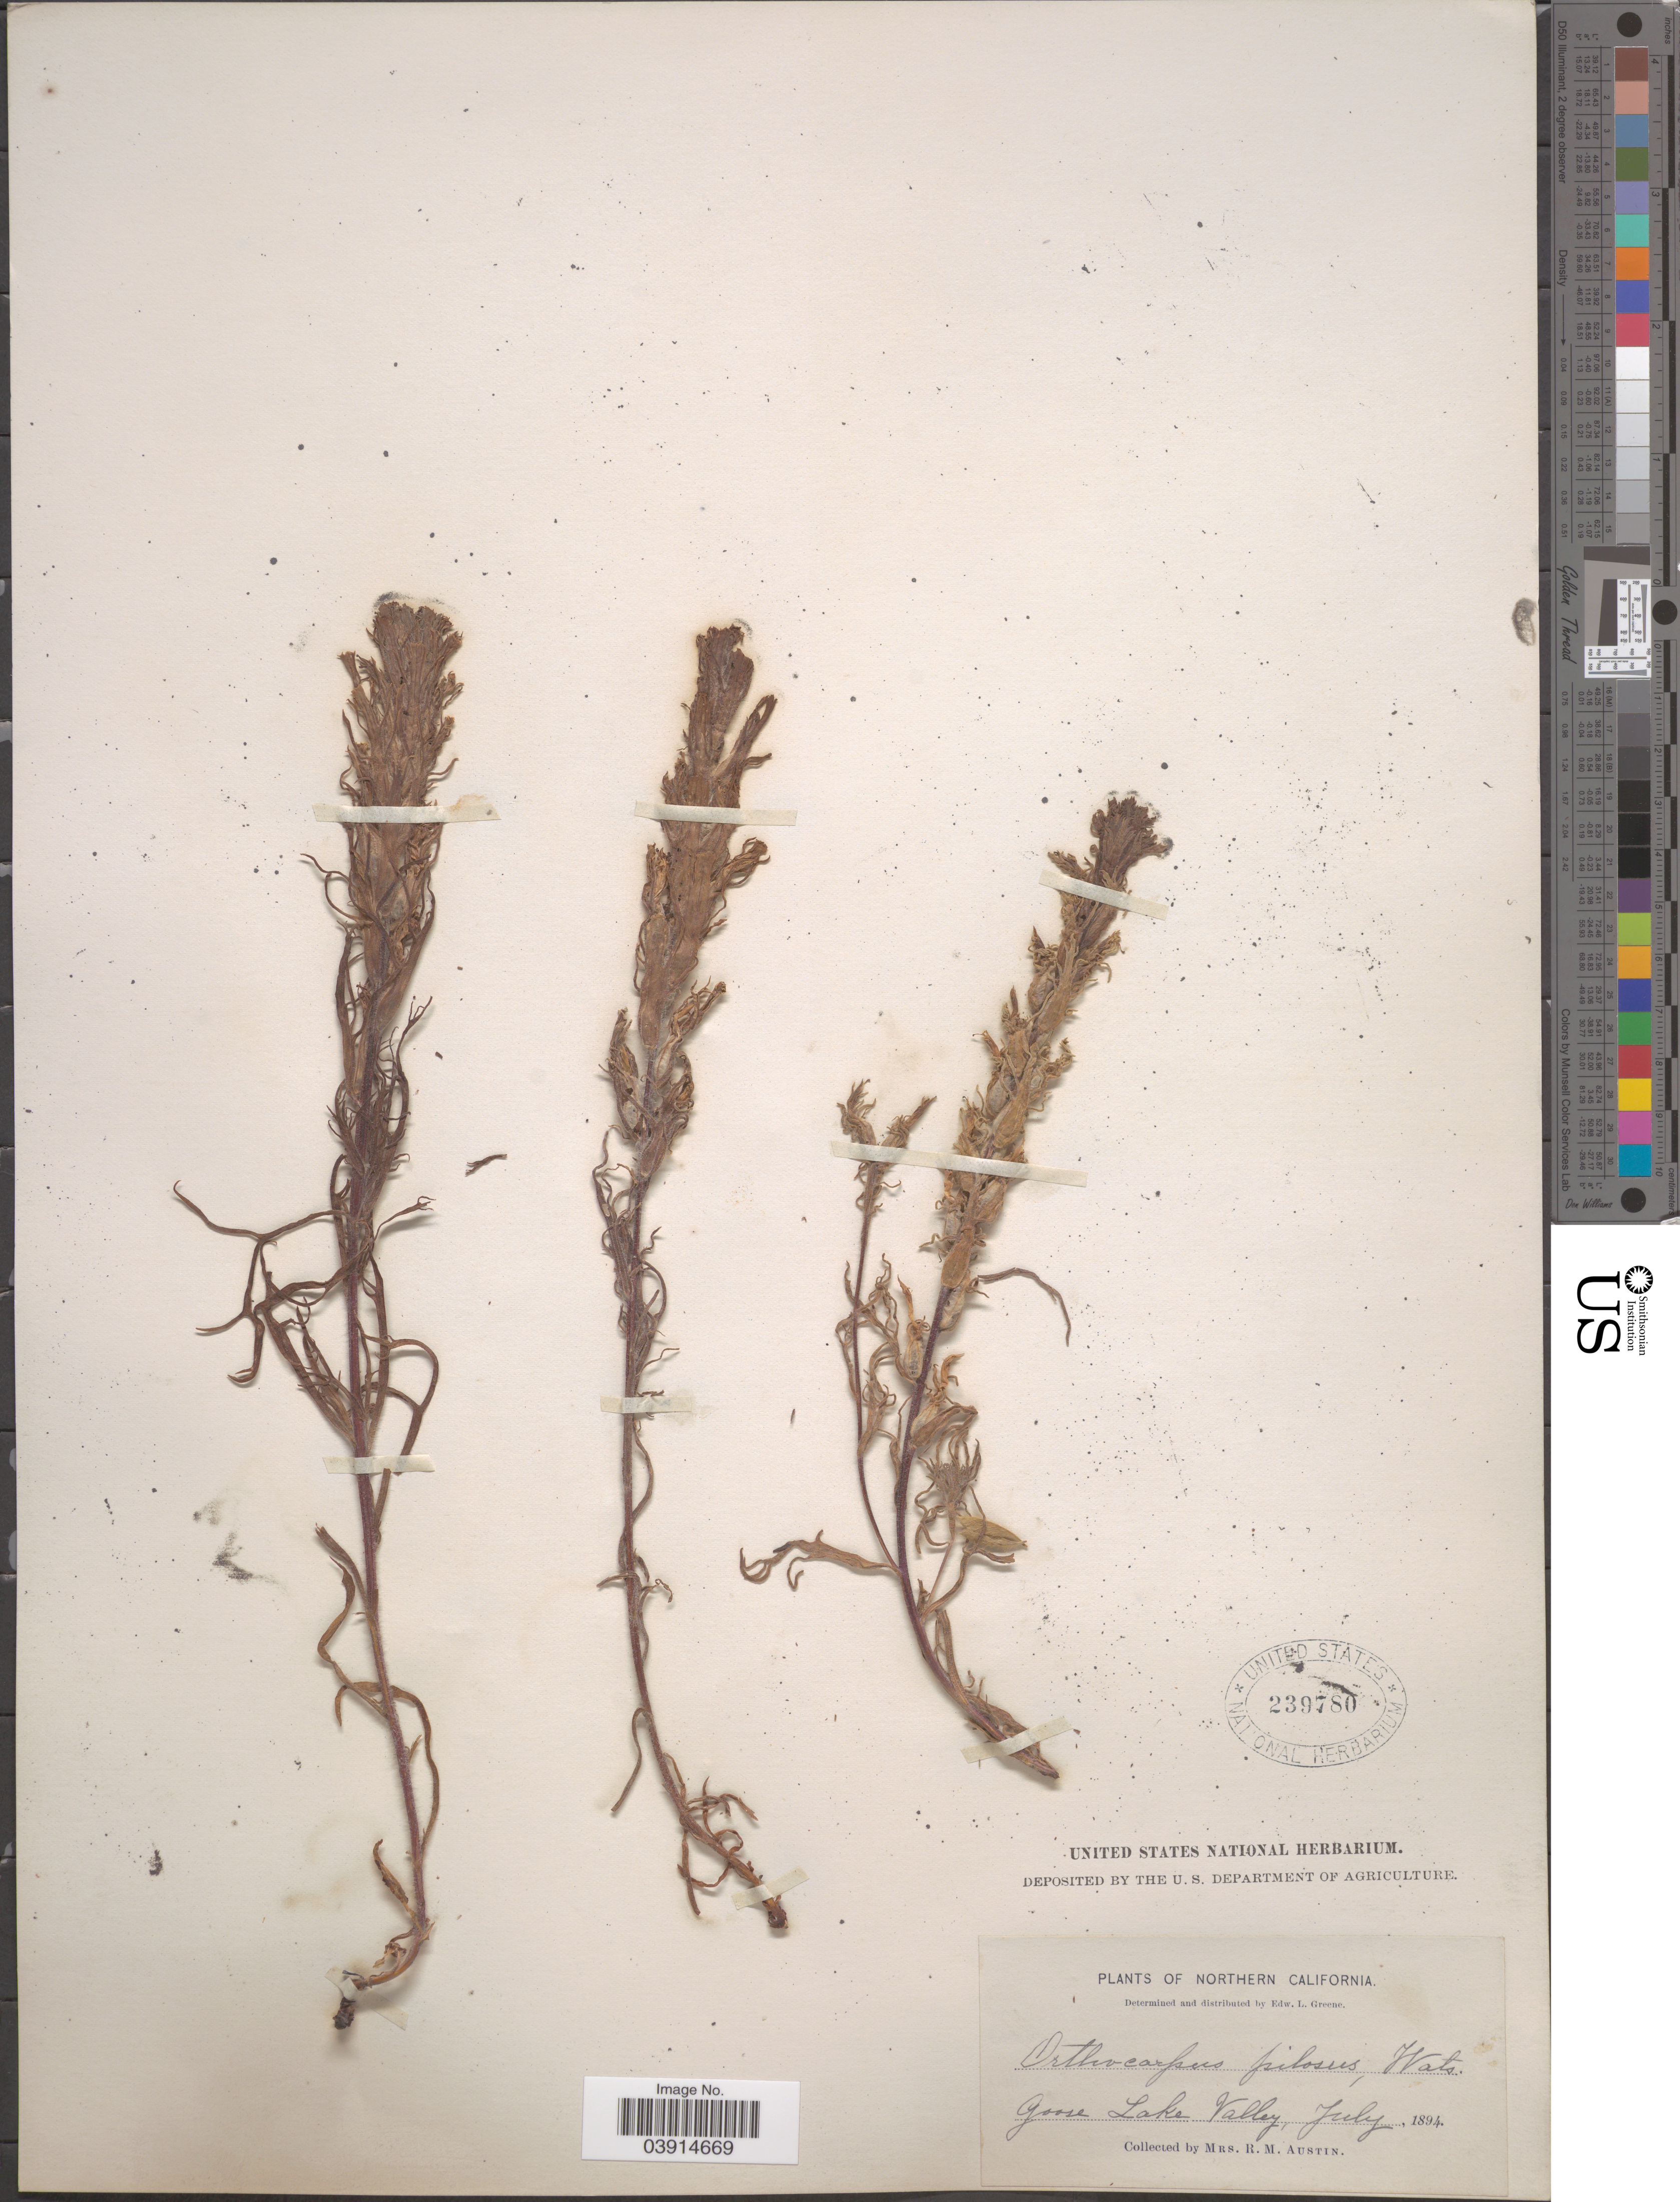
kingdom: Plantae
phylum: Tracheophyta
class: Magnoliopsida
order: Lamiales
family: Orobanchaceae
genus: Castilleja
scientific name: Castilleja sp.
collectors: R. Austin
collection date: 1894-07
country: United States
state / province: California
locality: Northern California. Goose Lake Valley.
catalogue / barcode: US 239780